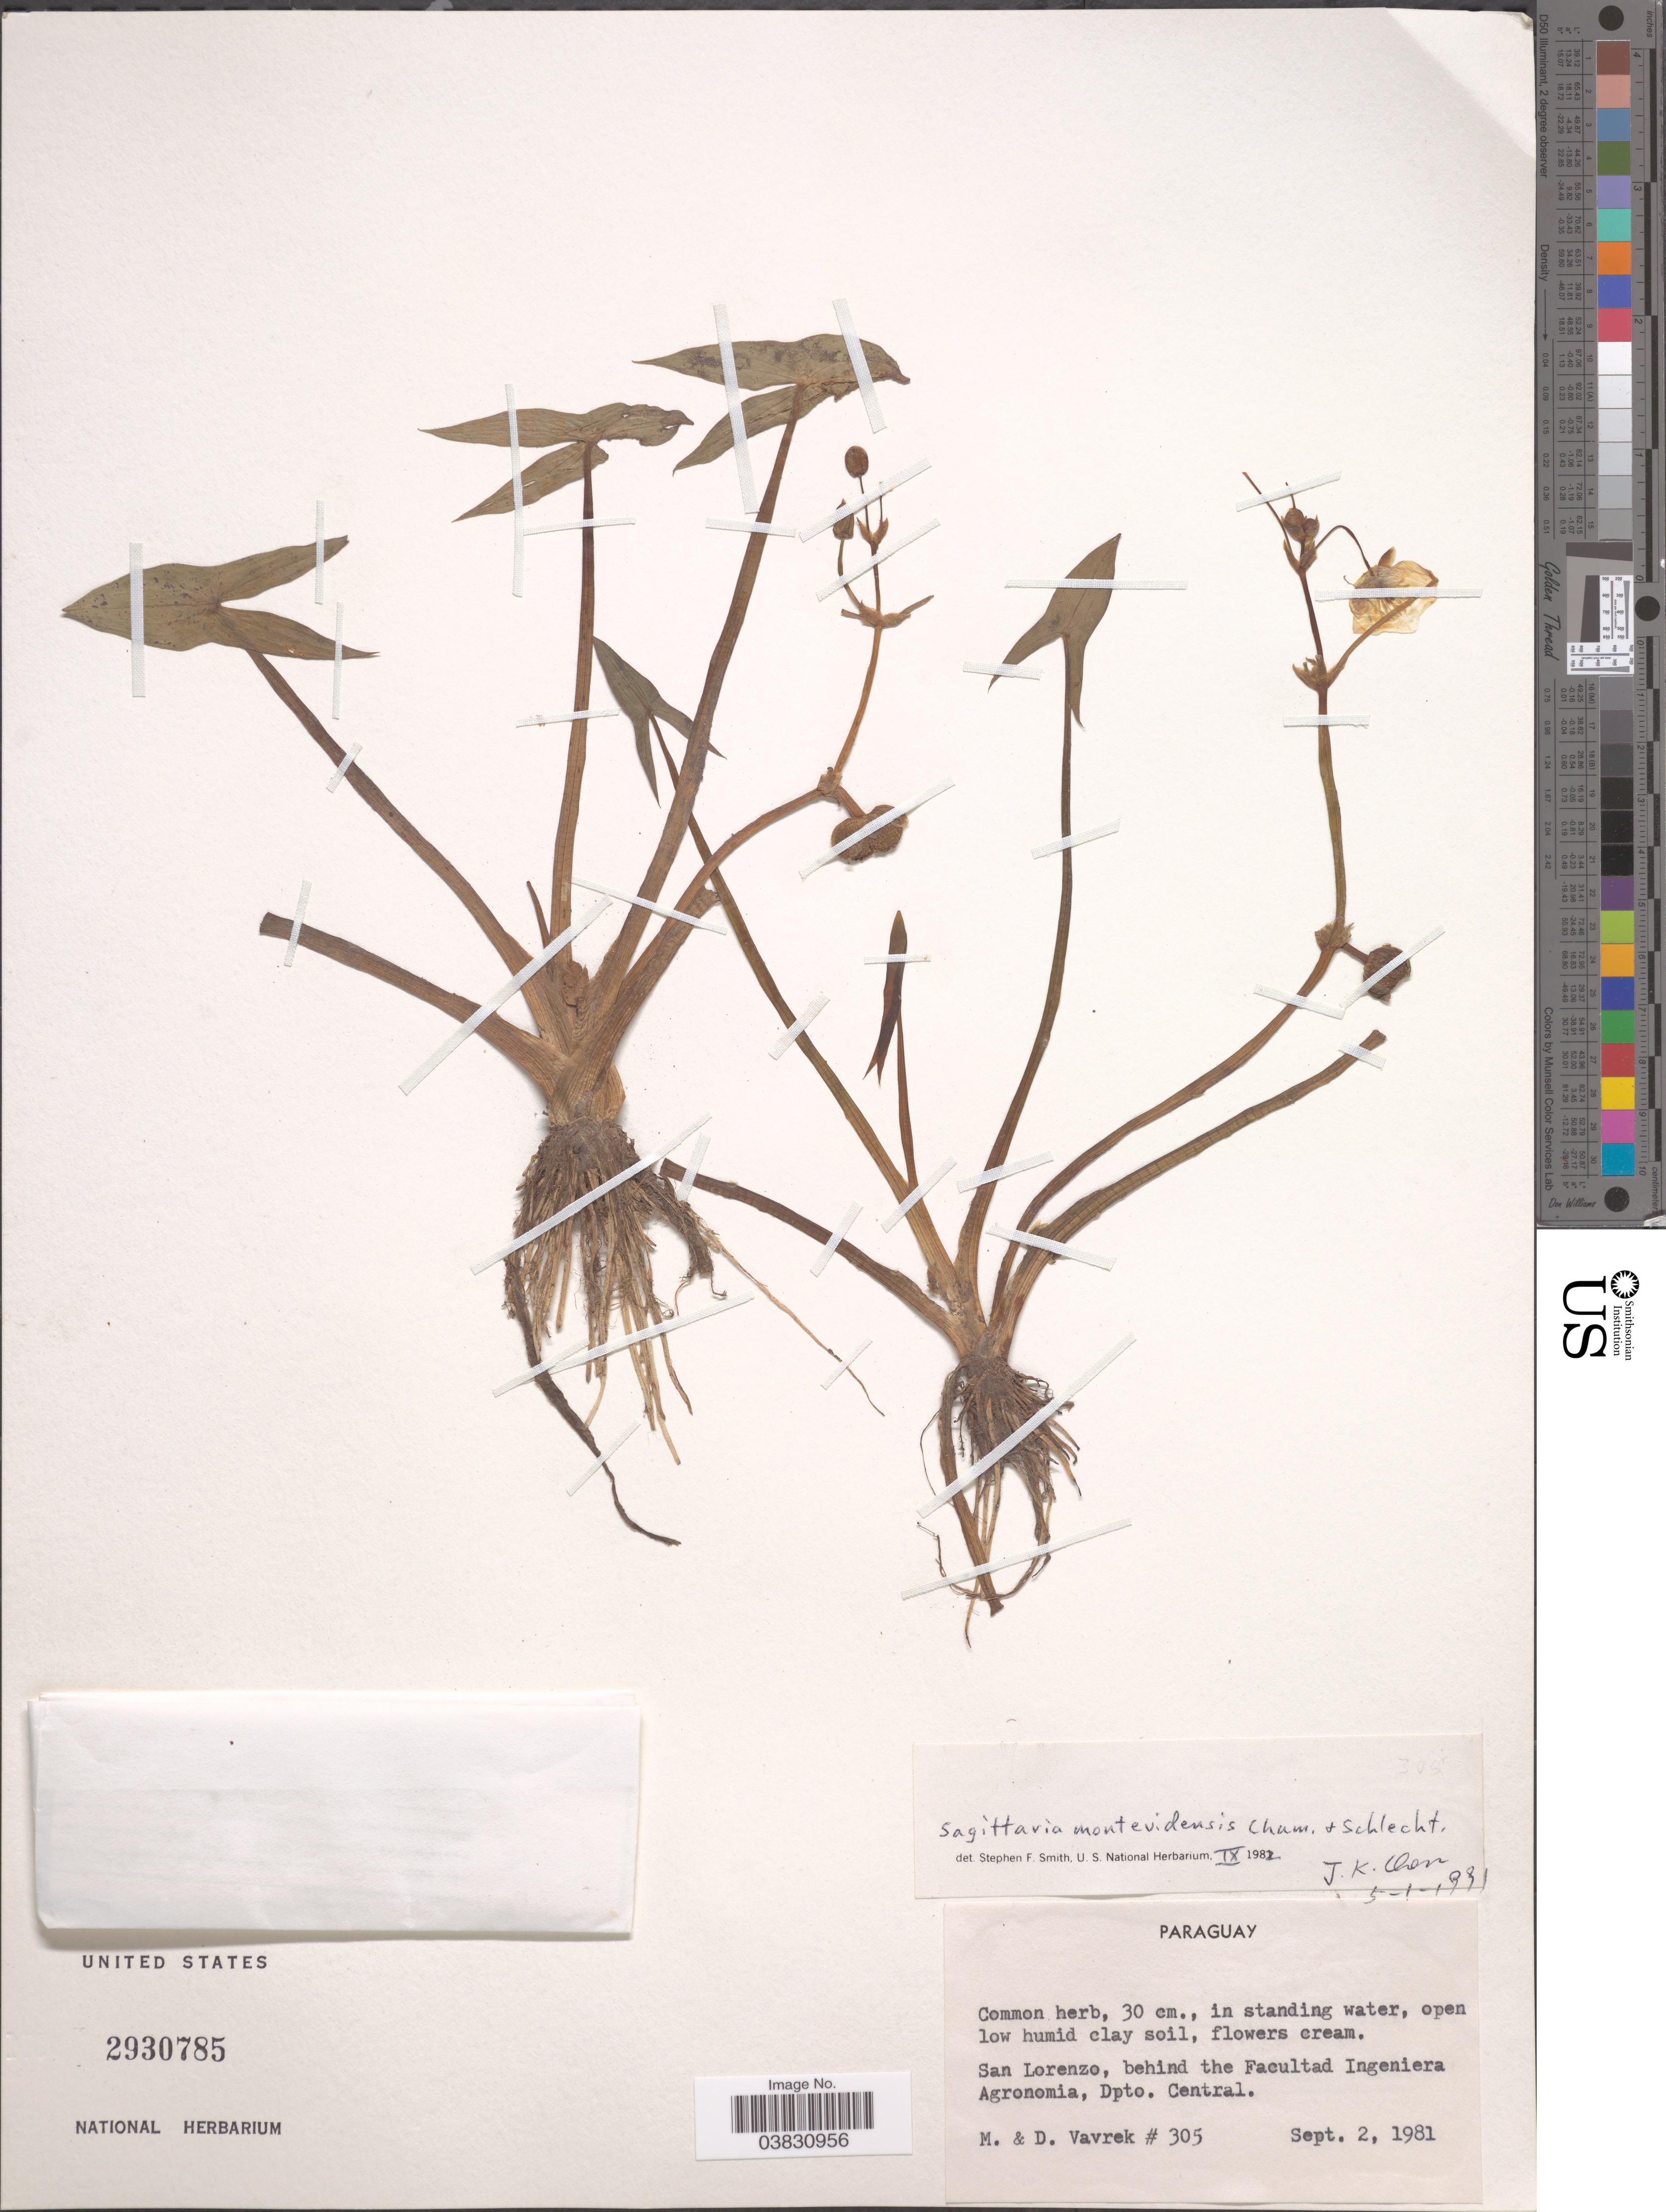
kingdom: Plantae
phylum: Tracheophyta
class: Liliopsida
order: Alismatales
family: Alismataceae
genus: Sagittaria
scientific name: Sagittaria montevidensis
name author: Cham. & Schltdl.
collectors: M. Vavrek & D. Vavrek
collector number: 305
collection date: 1981-09-02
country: Paraguay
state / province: Central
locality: San Lorenzo, behind the Facultad Ingeniera Agronomia, Dpto. Central.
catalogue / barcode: US 2930785